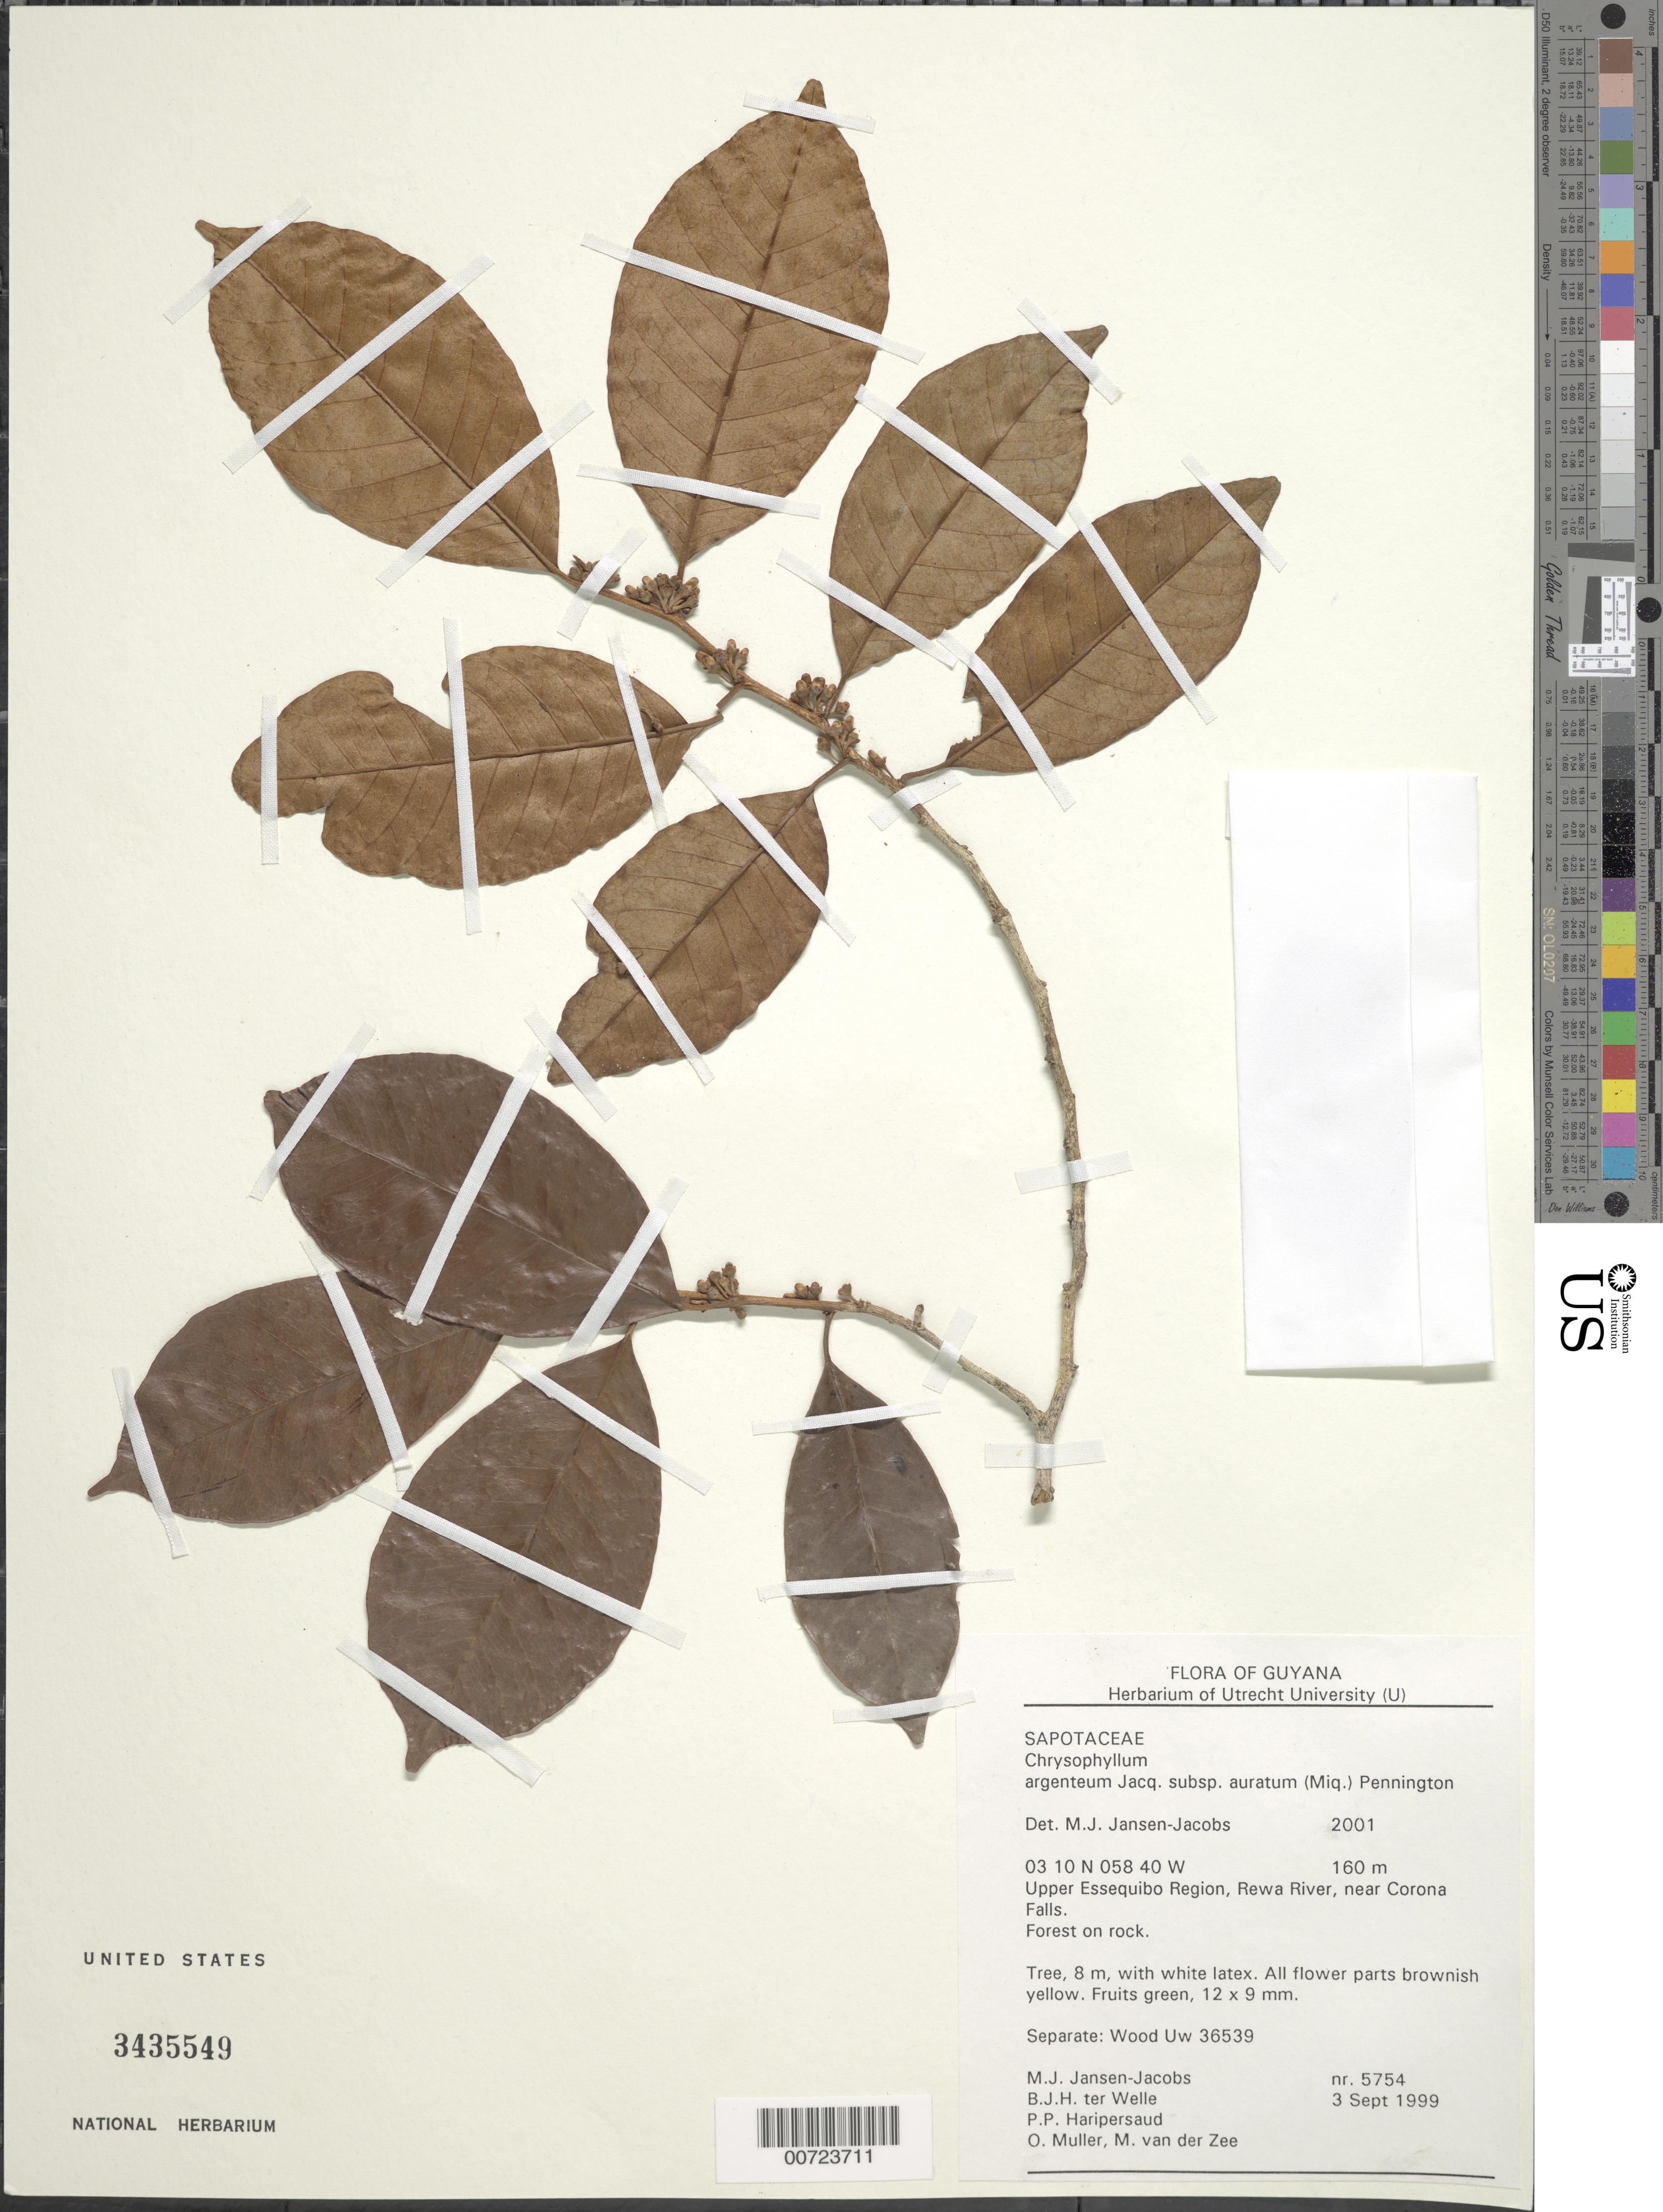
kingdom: Plantae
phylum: Tracheophyta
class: Magnoliopsida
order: Ericales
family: Sapotaceae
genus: Chrysophyllum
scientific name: Chrysophyllum argenteum subsp. auratum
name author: (Miq.) T.D. Penn.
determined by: Jansen-Jacobs, M. J., (U), Nationaal Herbarium Nederland, Utrecht University branch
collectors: M. J. Jansen-Jacobs, B. Welle, P. Haripersaud, O. Muller & M. van der Zee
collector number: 5754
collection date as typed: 3-Sep-99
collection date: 1999-09-03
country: Guyana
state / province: U. Takutu-U. Essequibo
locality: Rewa River, near Corona Falls, Upper Essequibo Region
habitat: Forest on rock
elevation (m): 160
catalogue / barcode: US 3435549